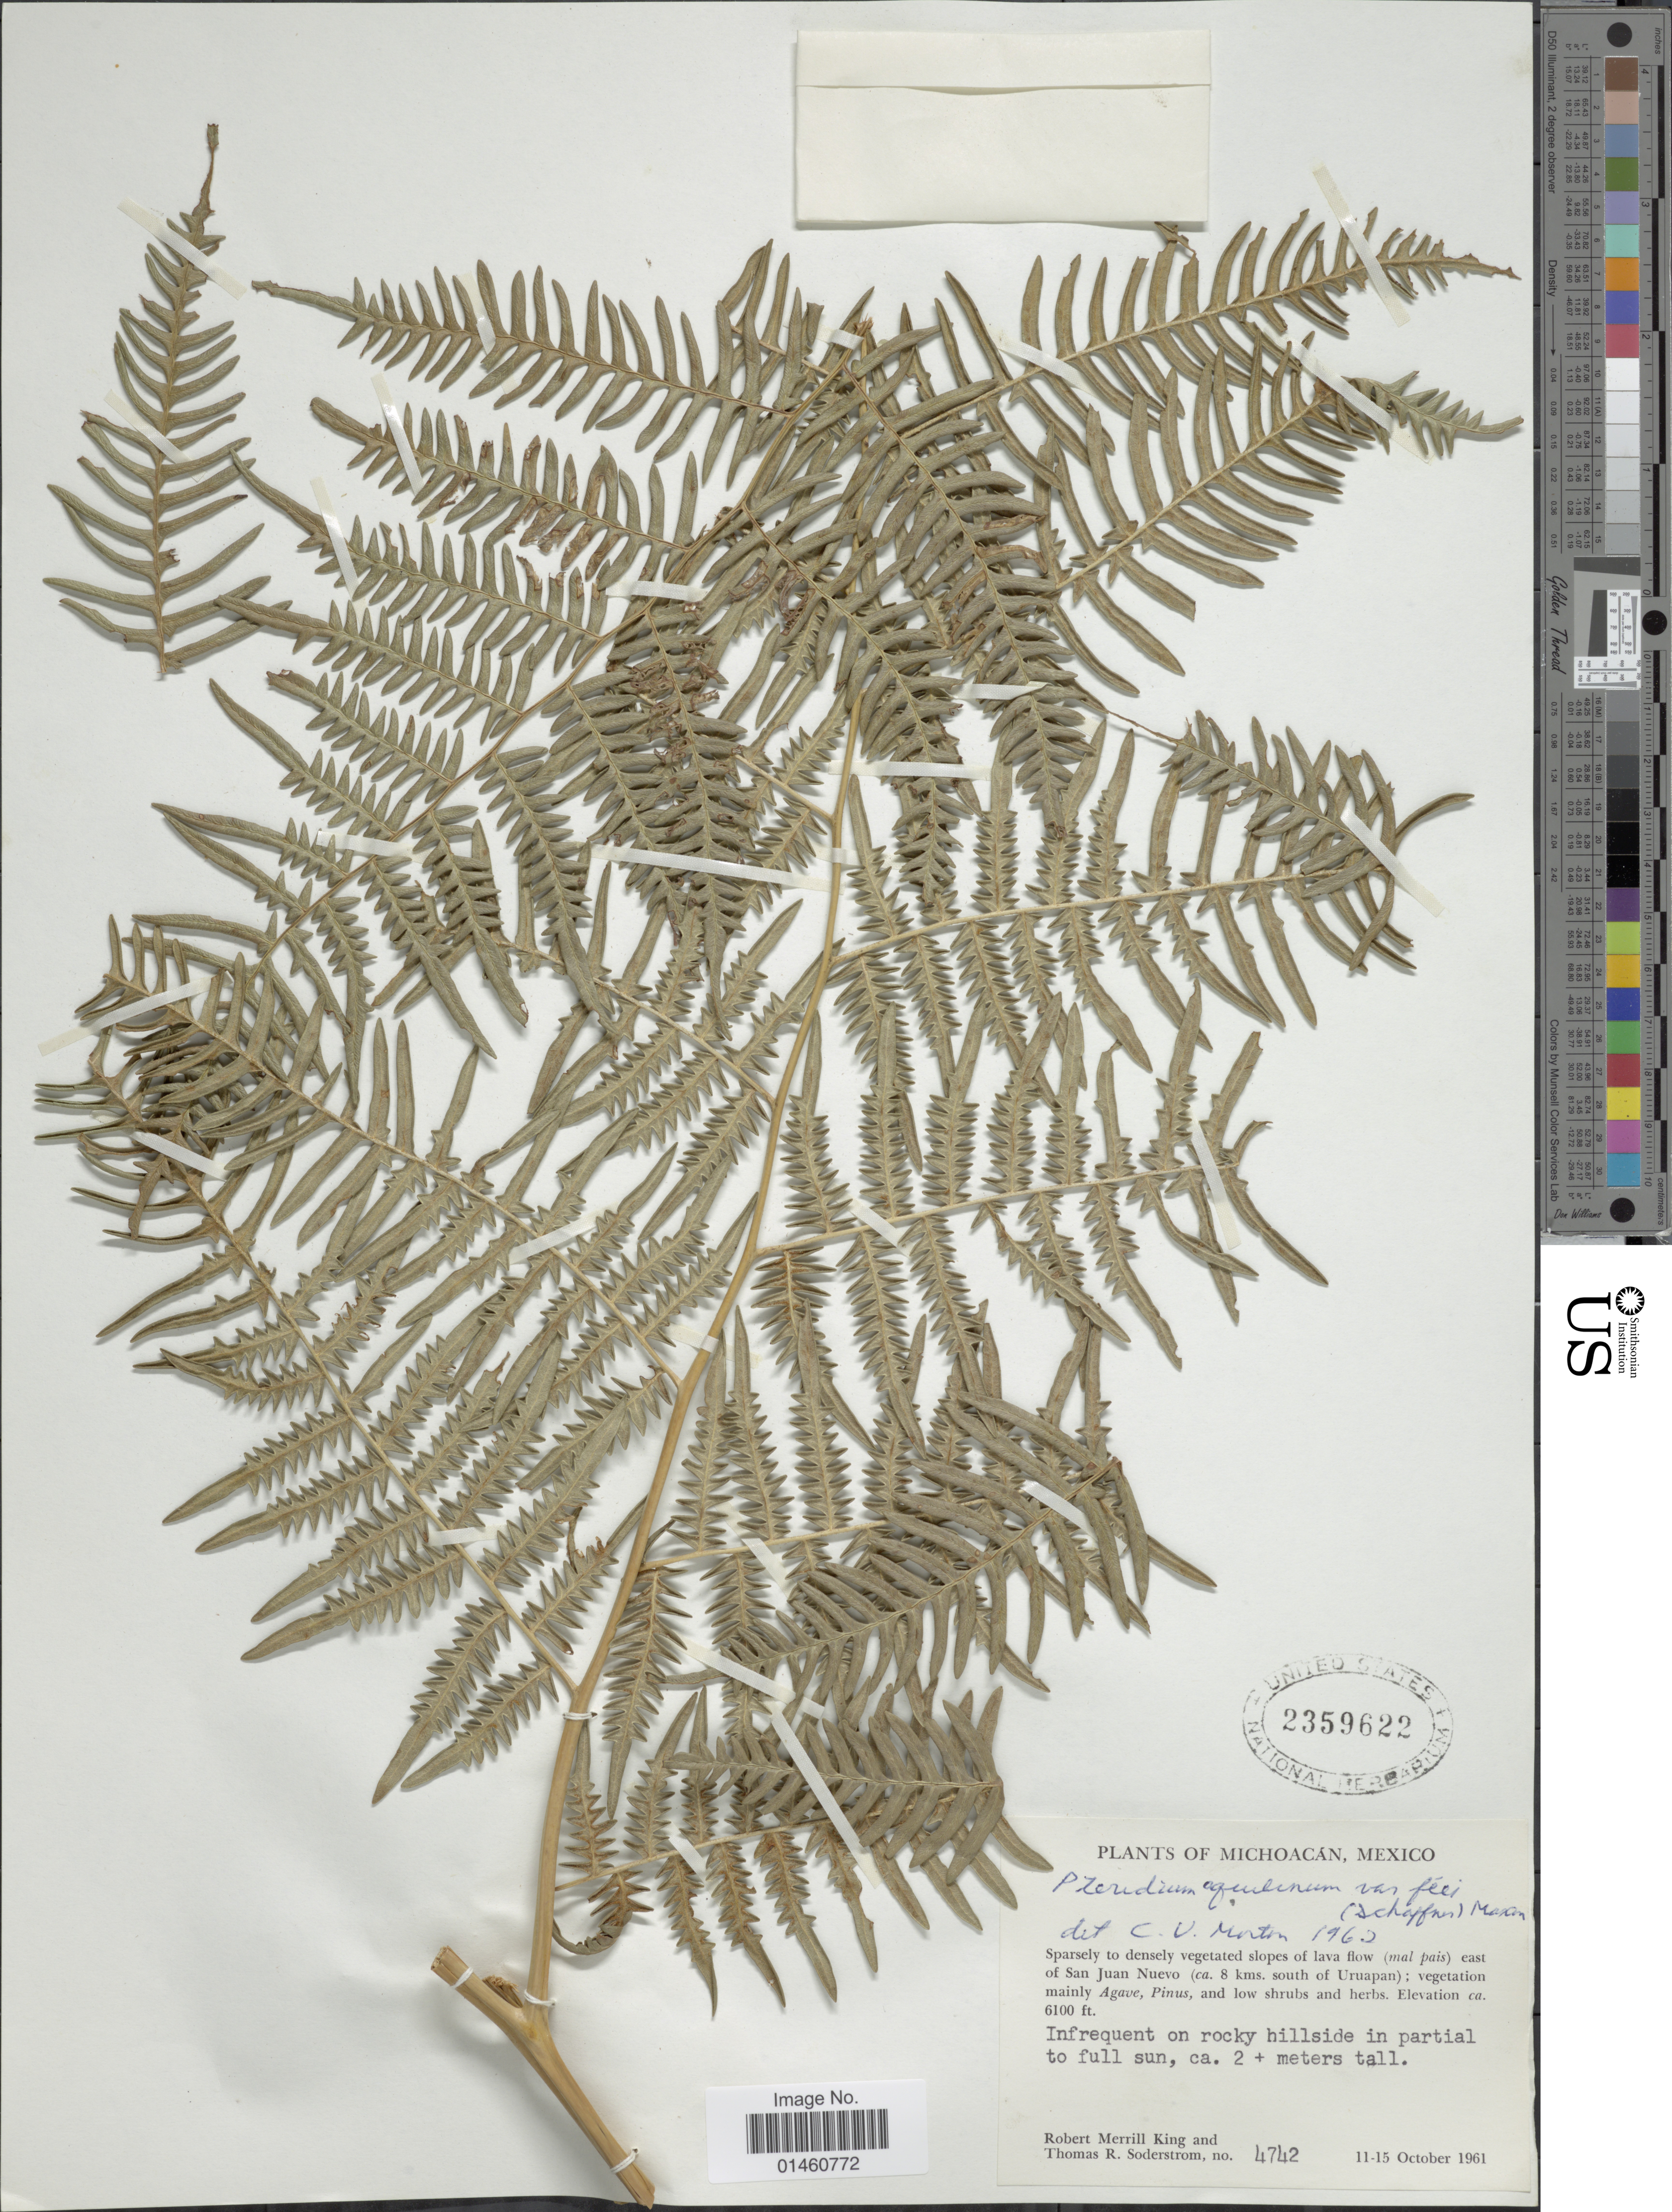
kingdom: Plantae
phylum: Tracheophyta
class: Polypodiopsida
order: Polypodiales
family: Dennstaedtiaceae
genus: Pteridium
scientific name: Pteridium aquilinum var. feei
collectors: R. M. King & T. R. Soderstrom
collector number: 4742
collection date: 1961-10-11/1961-10-15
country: Mexico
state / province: Michoacán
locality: East of San Juan Nuevo (ca. 8 kms. south of Uruapan), infrequent on rocky hillside.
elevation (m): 1859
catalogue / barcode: US 2359622